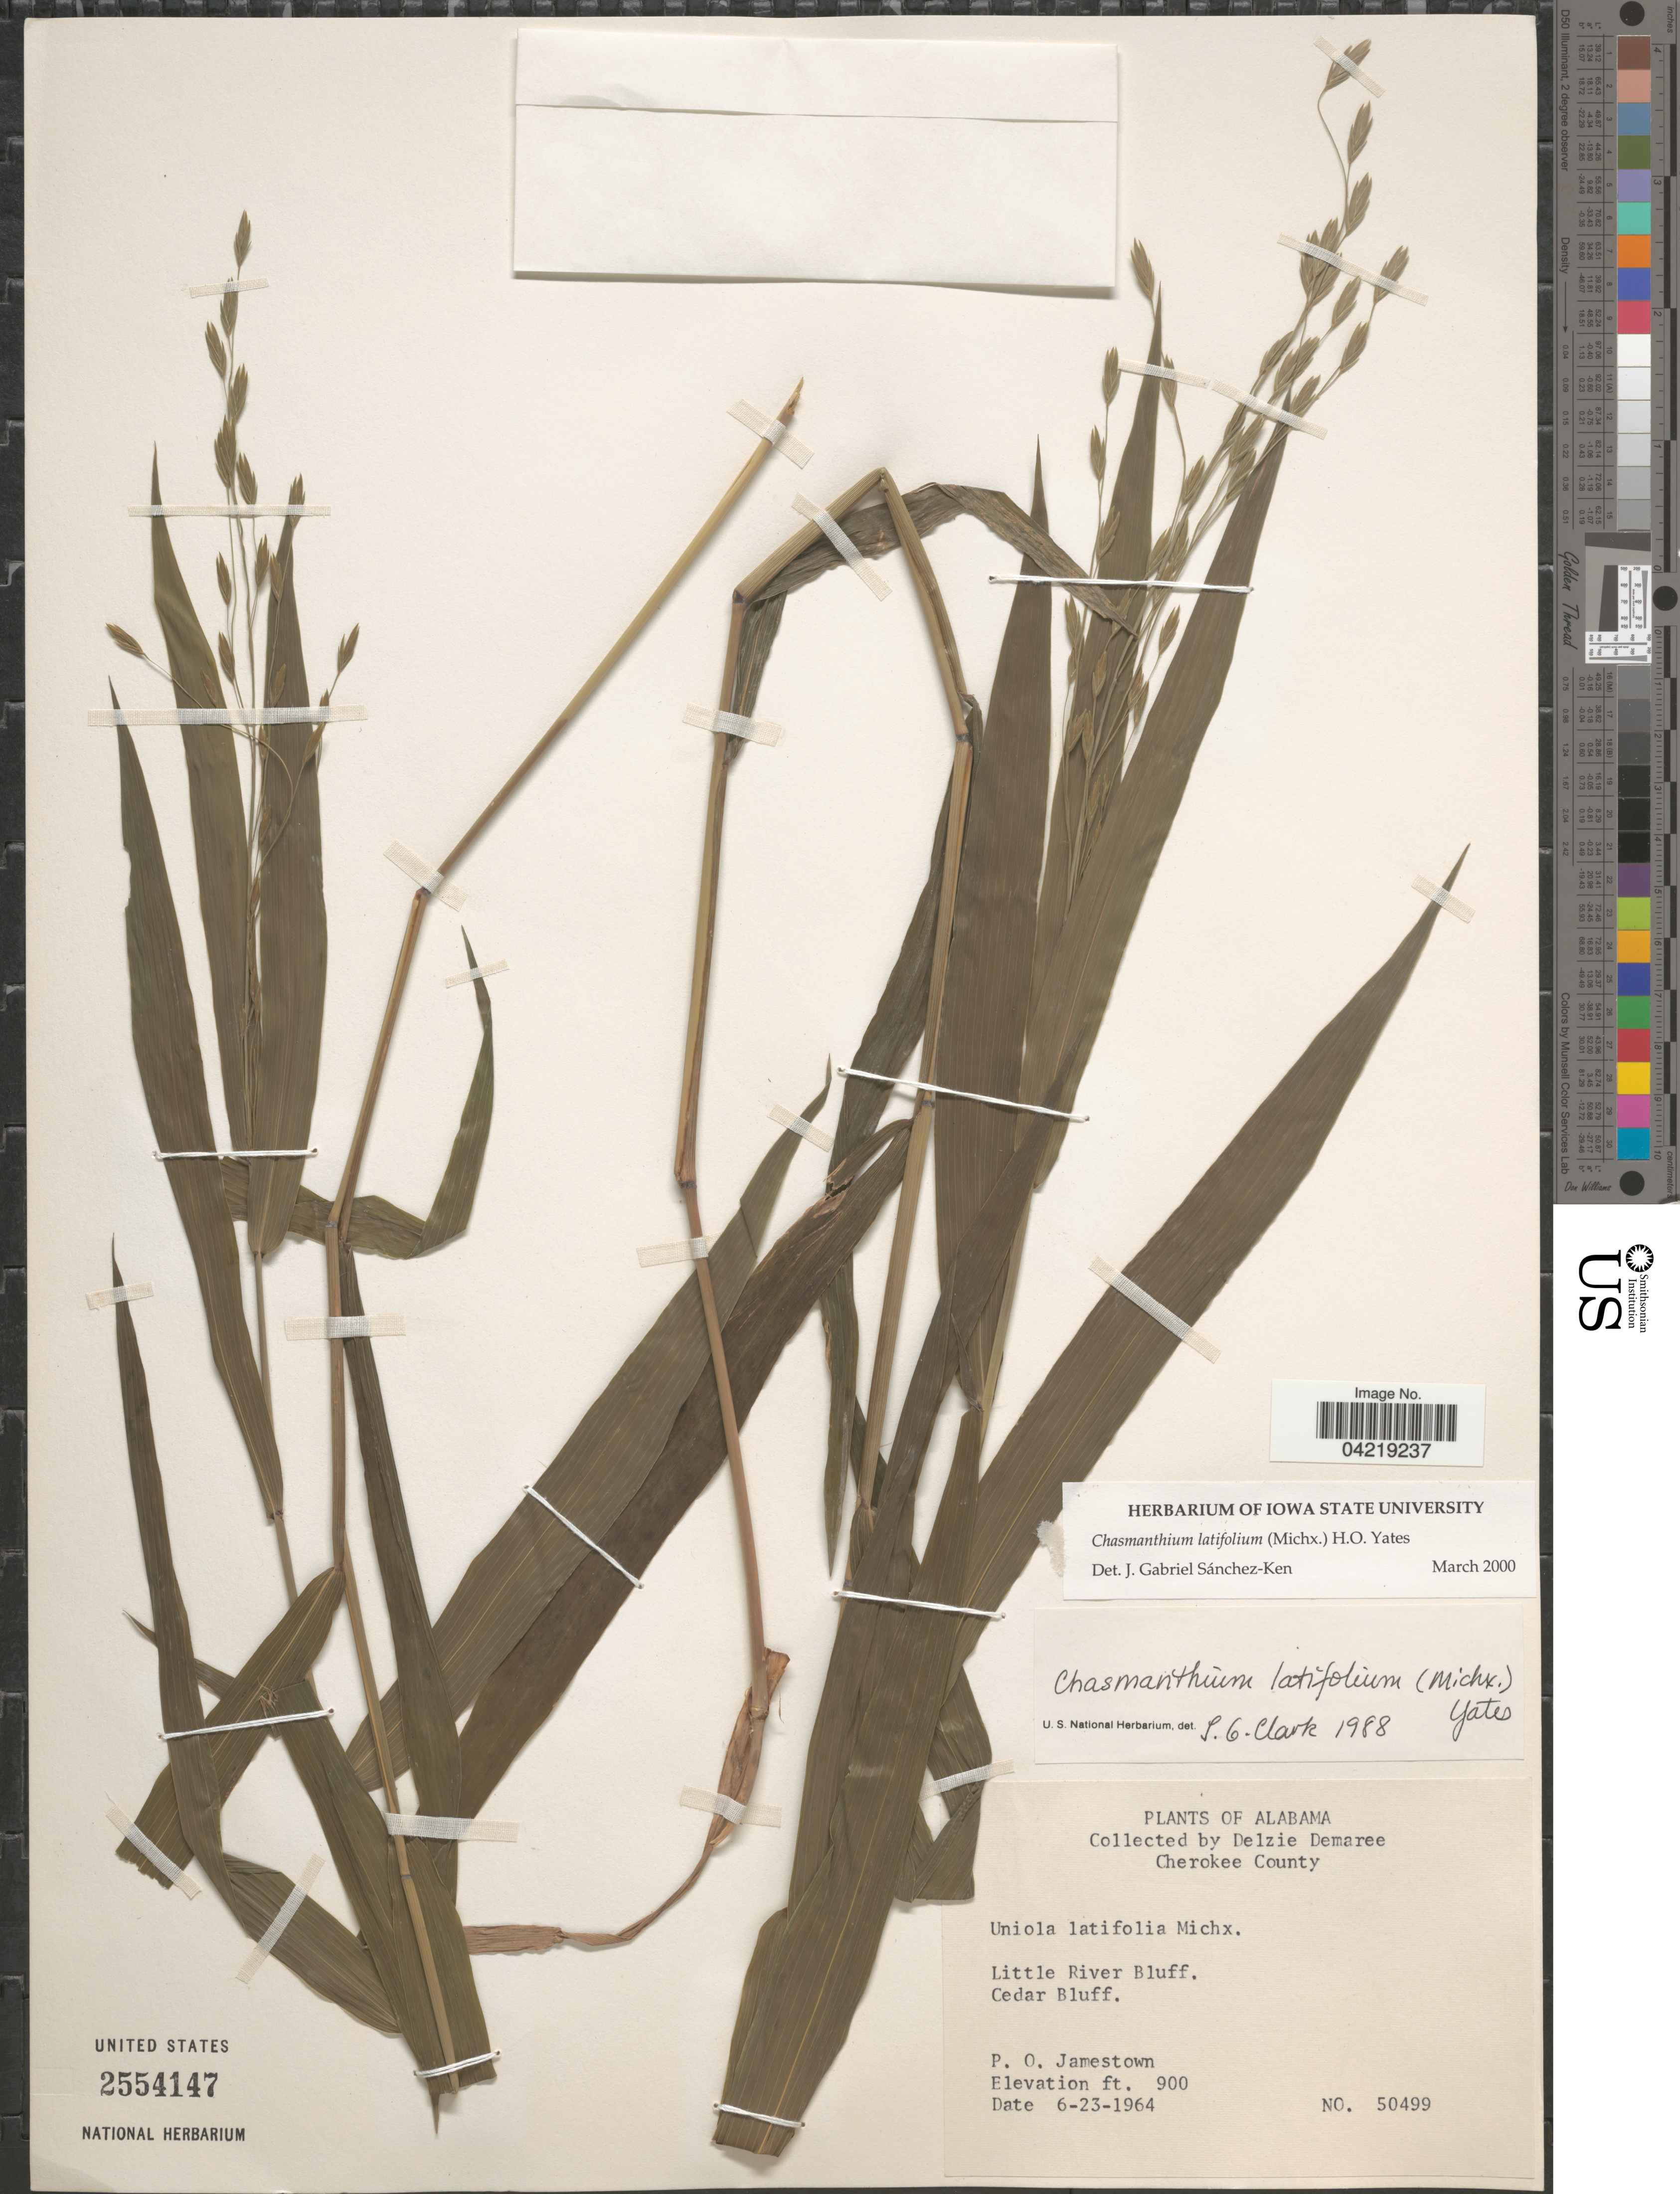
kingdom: Plantae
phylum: Tracheophyta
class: Liliopsida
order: Poales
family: Poaceae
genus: Chasmanthium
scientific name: Chasmanthium latifolium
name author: (Michx.) H.O. Yates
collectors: D. Demaree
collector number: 50499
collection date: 1964-06-23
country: United States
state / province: Alabama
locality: Cherokee County. Little River Bluff. Cedar Bluff. P. O. Jamestown.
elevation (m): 274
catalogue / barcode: US 2554147